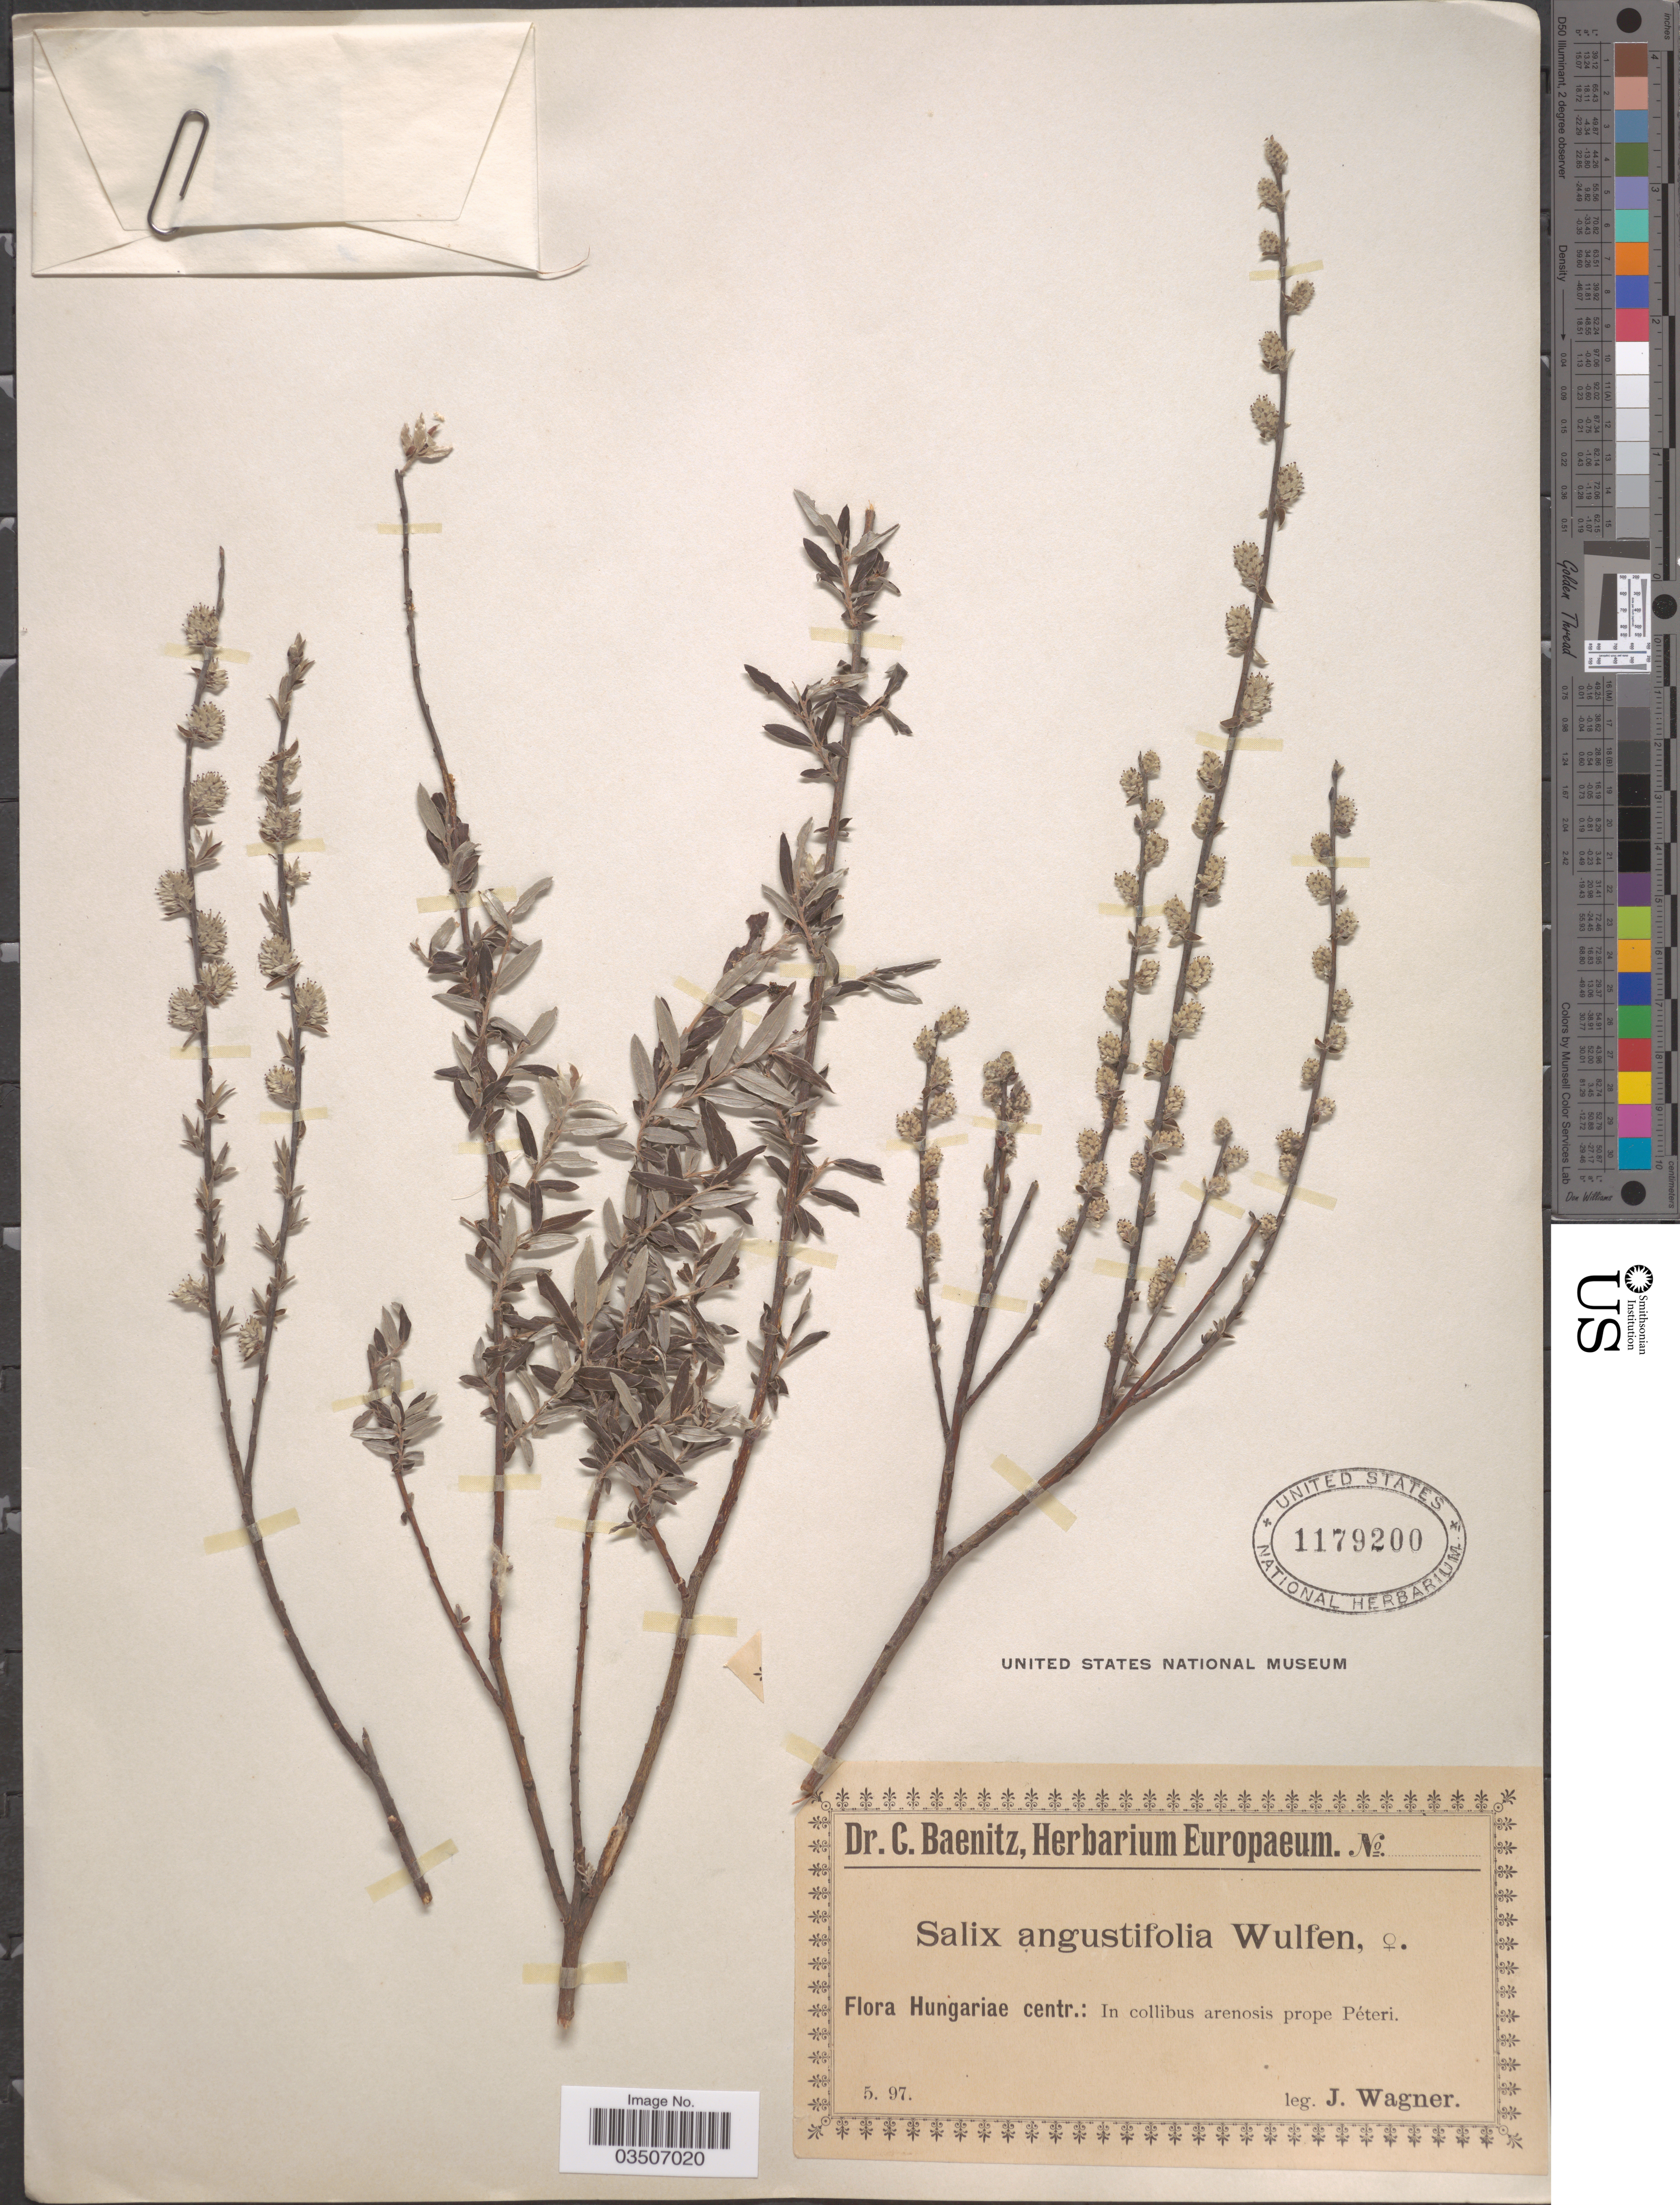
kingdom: Plantae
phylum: Tracheophyta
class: Magnoliopsida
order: Malpighiales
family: Salicaceae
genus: Salix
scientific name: Salix angustifolia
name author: Willd.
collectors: J. Wagner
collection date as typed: Transcribed d/m/y: /5/97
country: Hungary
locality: Hungariae centr.: In collibus arenosis prope Péteri.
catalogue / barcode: US 1179200